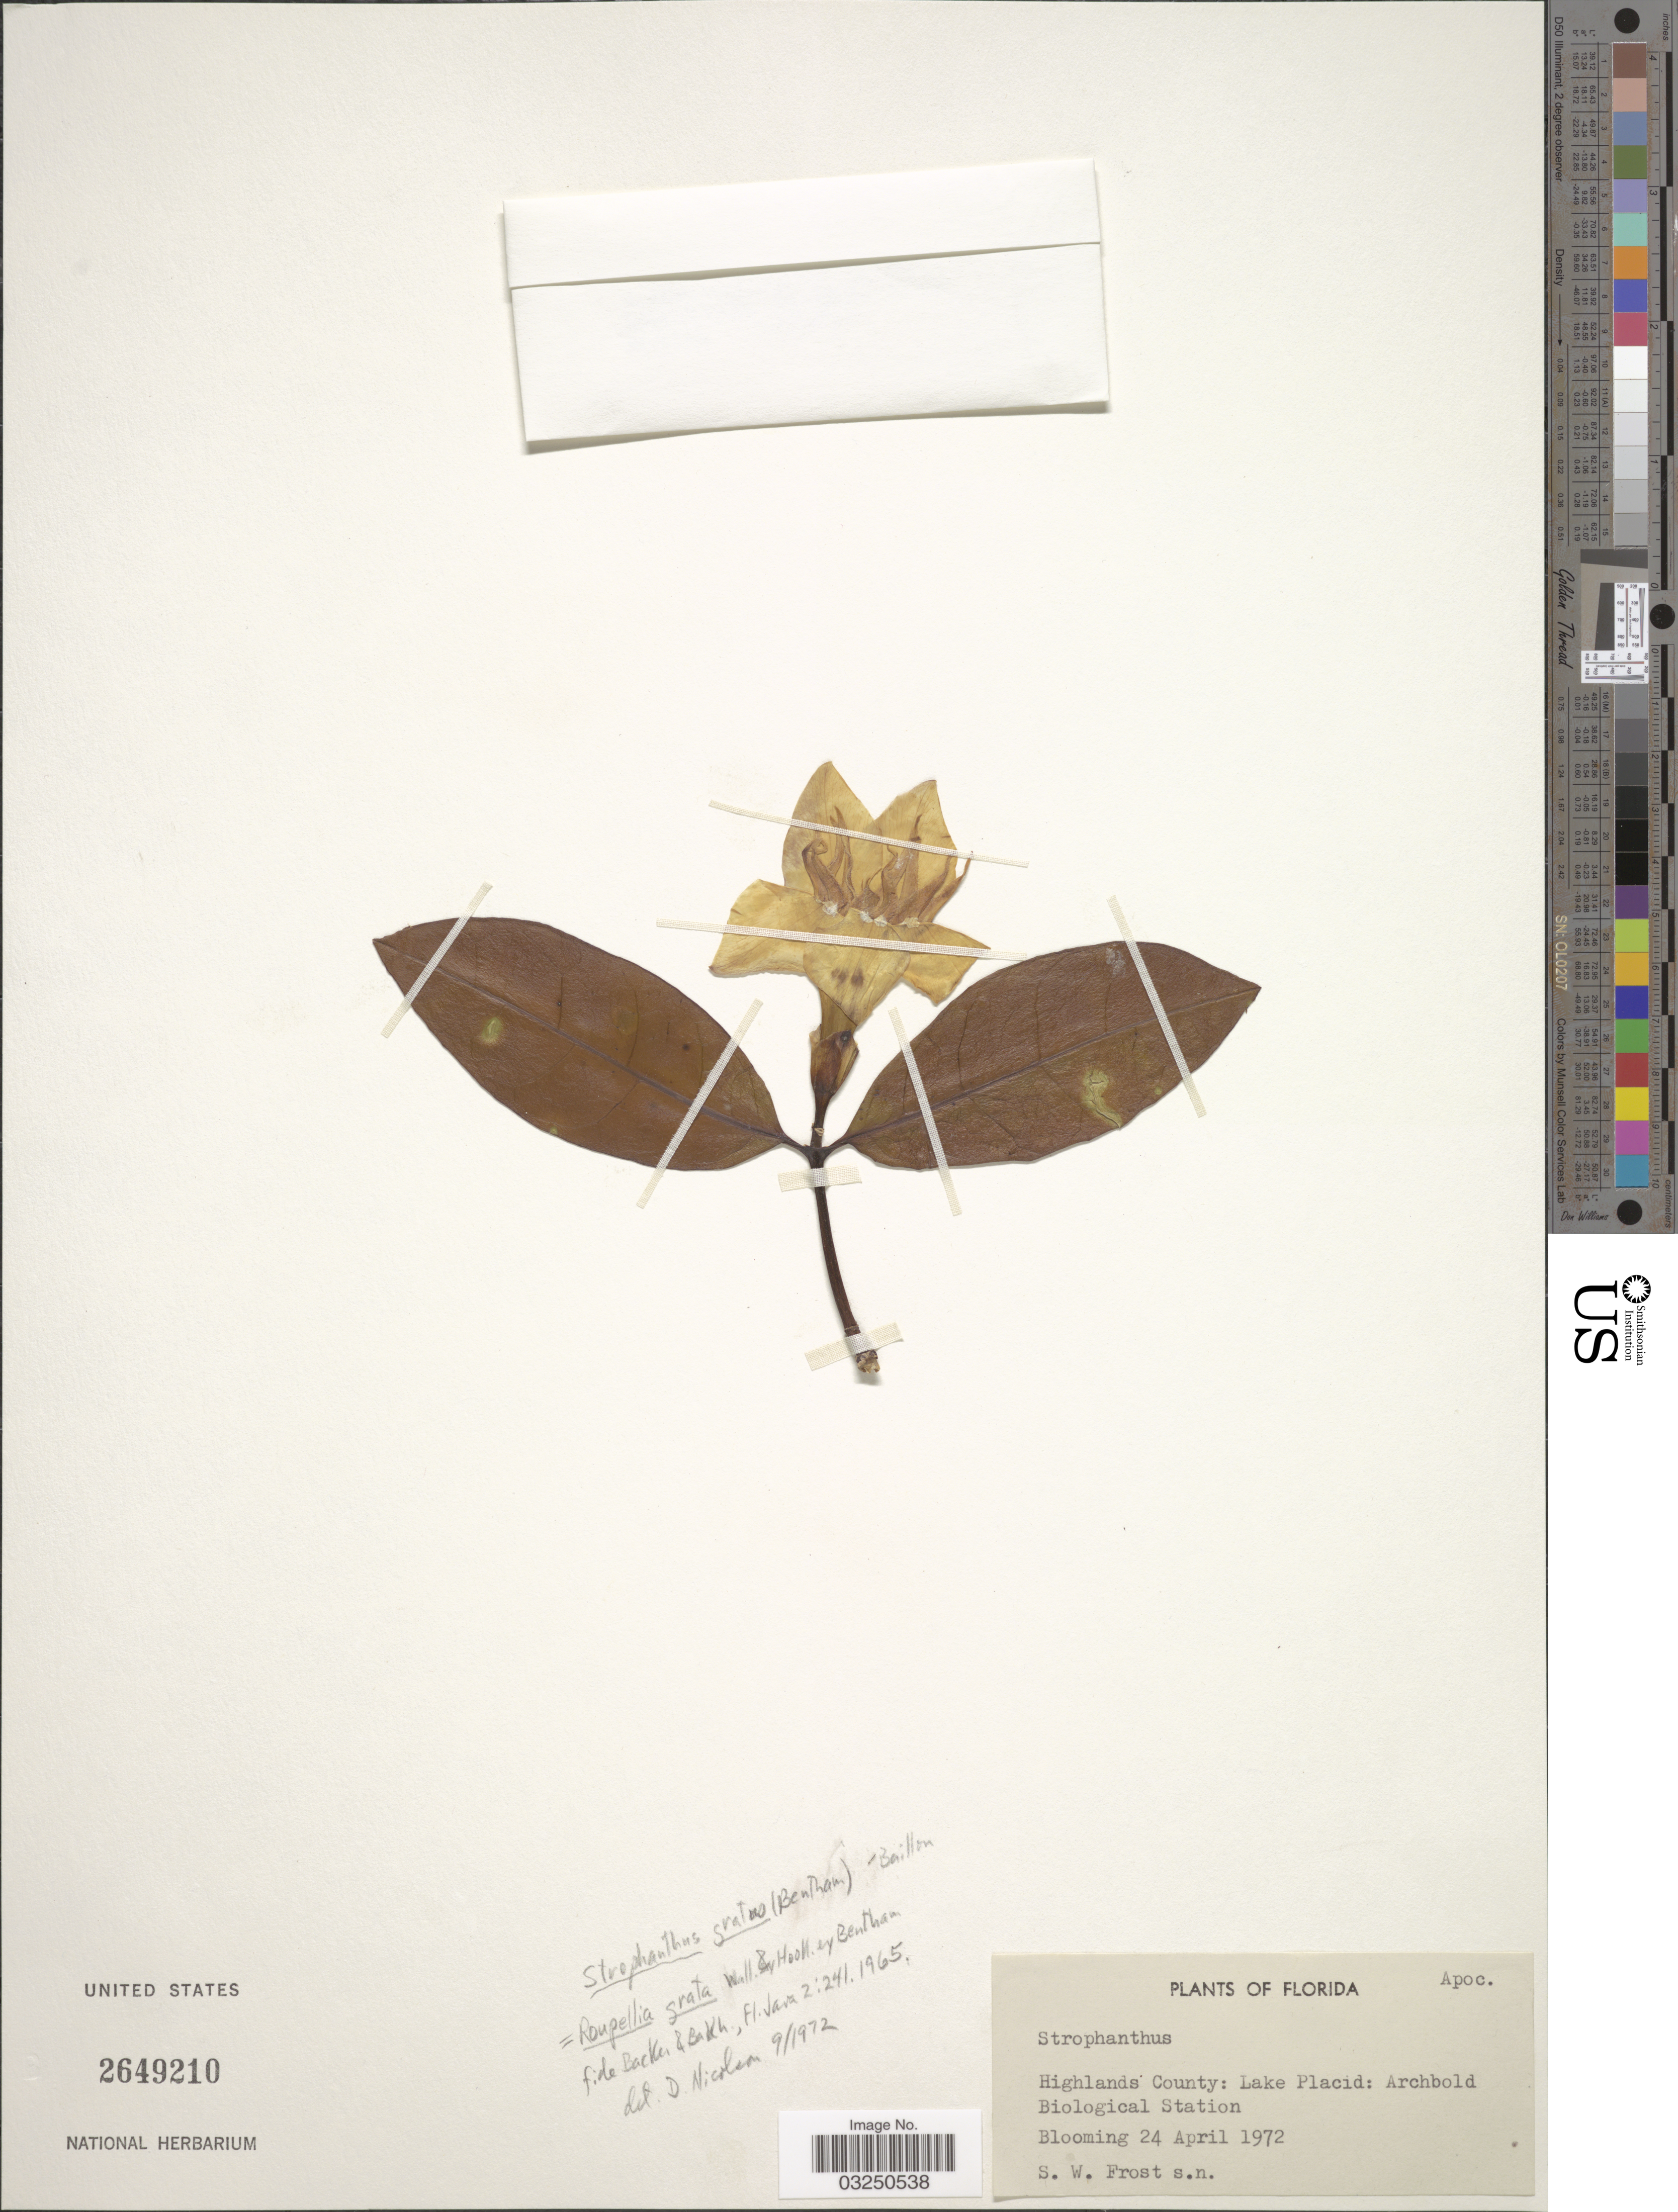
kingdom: Plantae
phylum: Tracheophyta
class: Magnoliopsida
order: Gentianales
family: Apocynaceae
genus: Strophanthus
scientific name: Strophanthus gratus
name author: (Wall. & Hook.) Baill.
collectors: S. Frost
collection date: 1972-04-24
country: United States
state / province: Florida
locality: Highlands County: Lake Placid: Archbold Biological Station.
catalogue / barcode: US 2649210